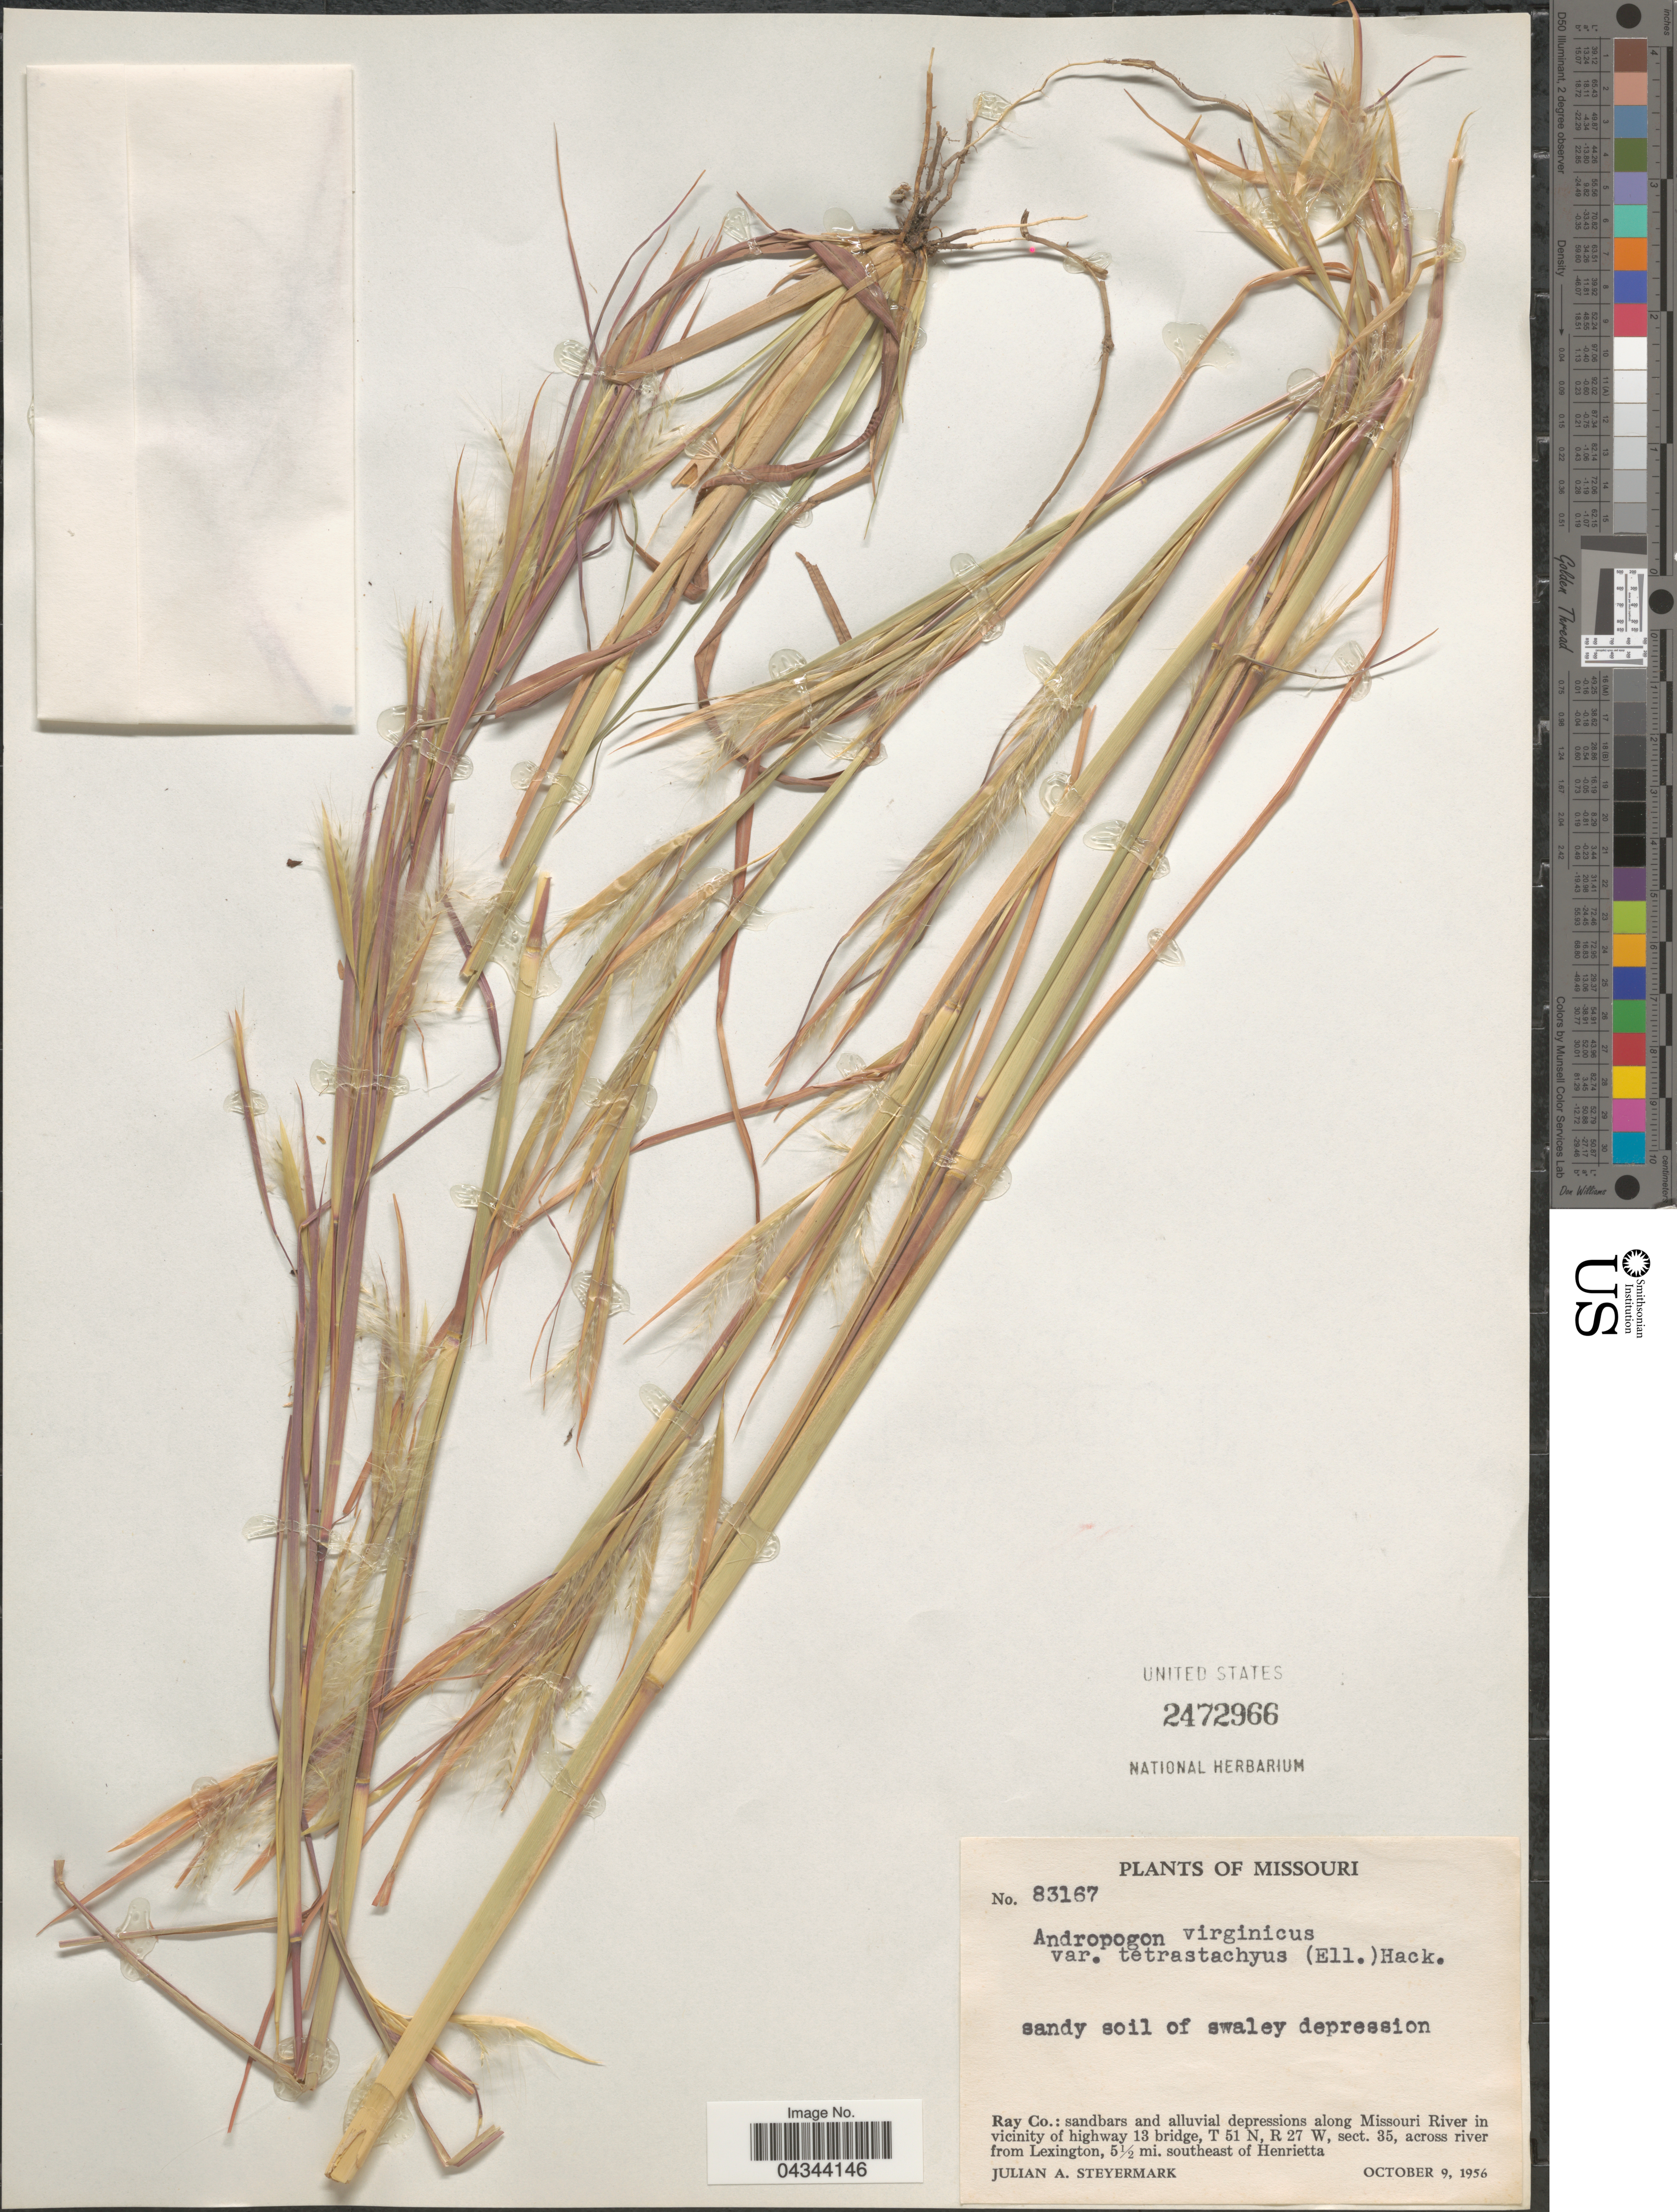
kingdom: Plantae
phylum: Tracheophyta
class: Liliopsida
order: Poales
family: Poaceae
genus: Andropogon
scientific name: Andropogon virginicus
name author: L.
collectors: J. Steyermark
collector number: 83167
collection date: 1956-10-09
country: United States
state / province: Missouri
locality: Ray Co.: along Missouri River in vicinity of highway 13 bridge, T 51 N, R 27 W, sect. 35, across river from Lexington, 5½ mi. southeast of Henrietta.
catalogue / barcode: US 2472966